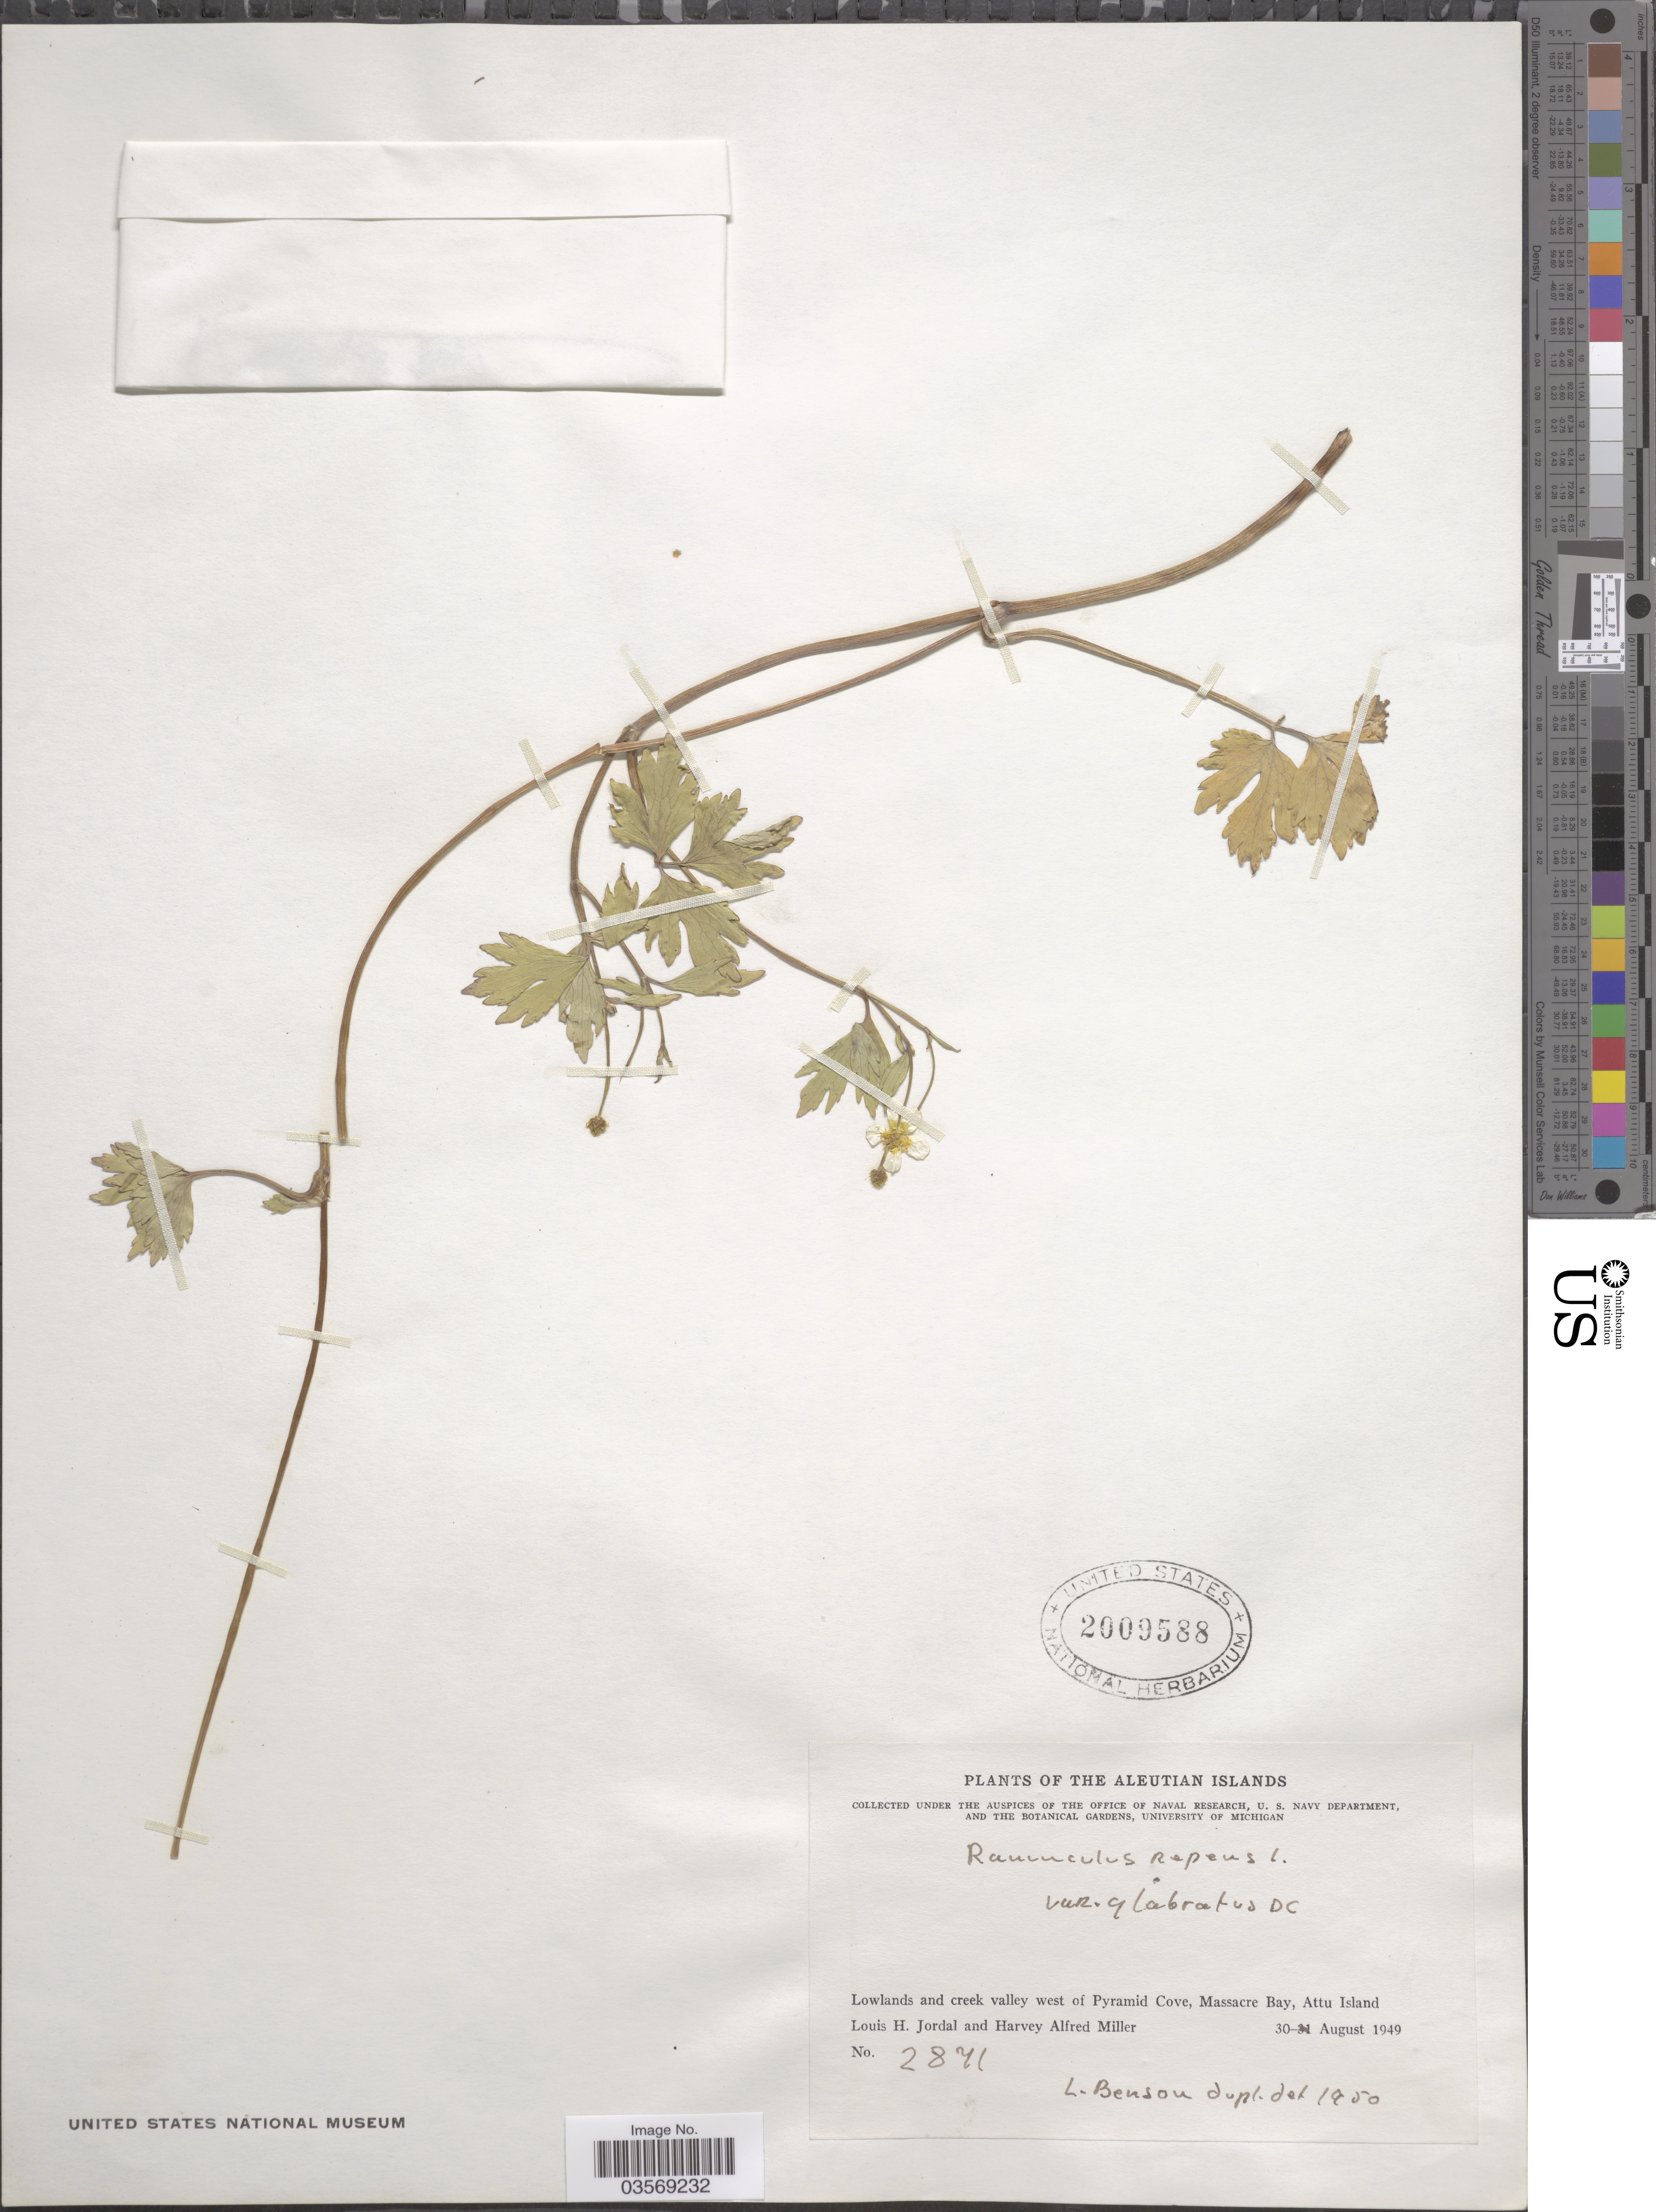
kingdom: Plantae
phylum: Tracheophyta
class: Magnoliopsida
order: Ranunculales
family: Ranunculaceae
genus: Ranunculus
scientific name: Ranunculus repens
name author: L.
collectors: L. Jordal & H. A. Miller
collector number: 2871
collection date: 1949-08-30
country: United States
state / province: Alaska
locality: The Aleutian Islands. Lowlands and creek valley west of Pyramid Cove, Massacre Bay, Attu Island.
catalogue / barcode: US 2009588